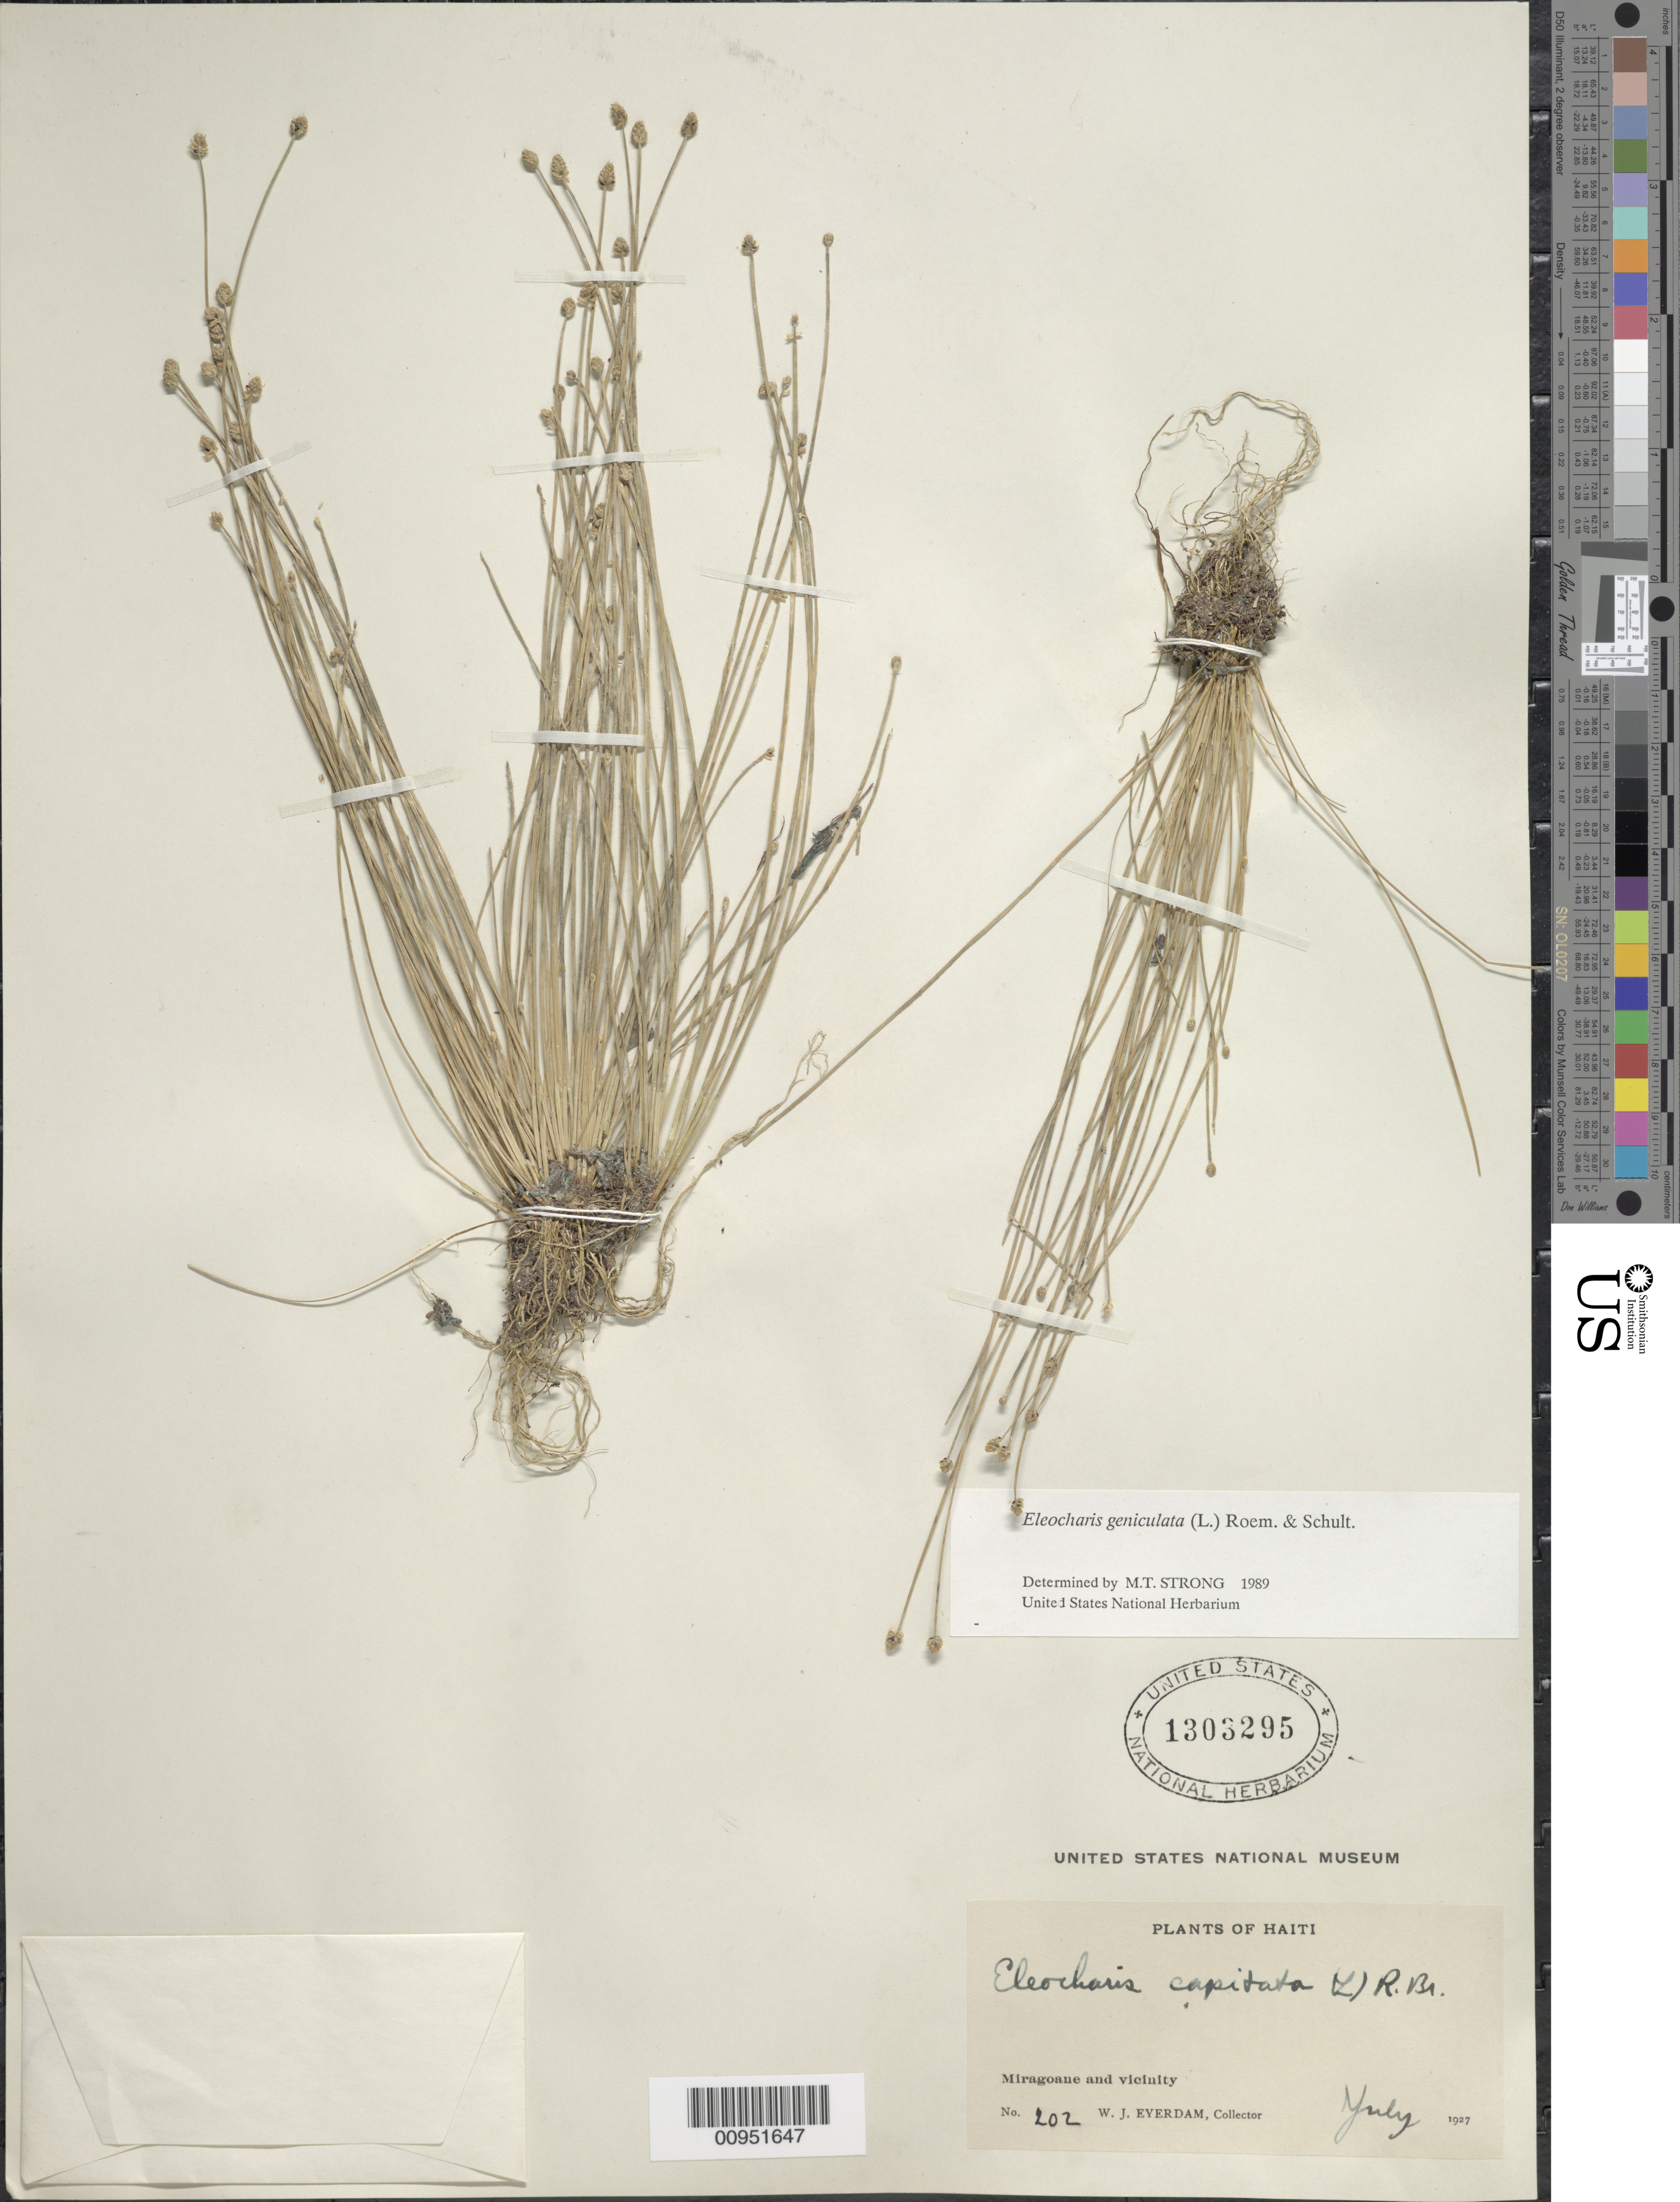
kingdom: Plantae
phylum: Tracheophyta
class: Liliopsida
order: Poales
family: Cyperaceae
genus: Eleocharis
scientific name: Eleocharis geniculata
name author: (L.) Roem. & Schult.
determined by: Strong, M. T., (US), Smithsonian Institution - National Museum of Natural History (UNITED STATES)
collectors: W. Everdam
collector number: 202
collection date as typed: Jul 1927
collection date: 1927-07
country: Haiti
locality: Miragoane and vicinity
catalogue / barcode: US 1303295